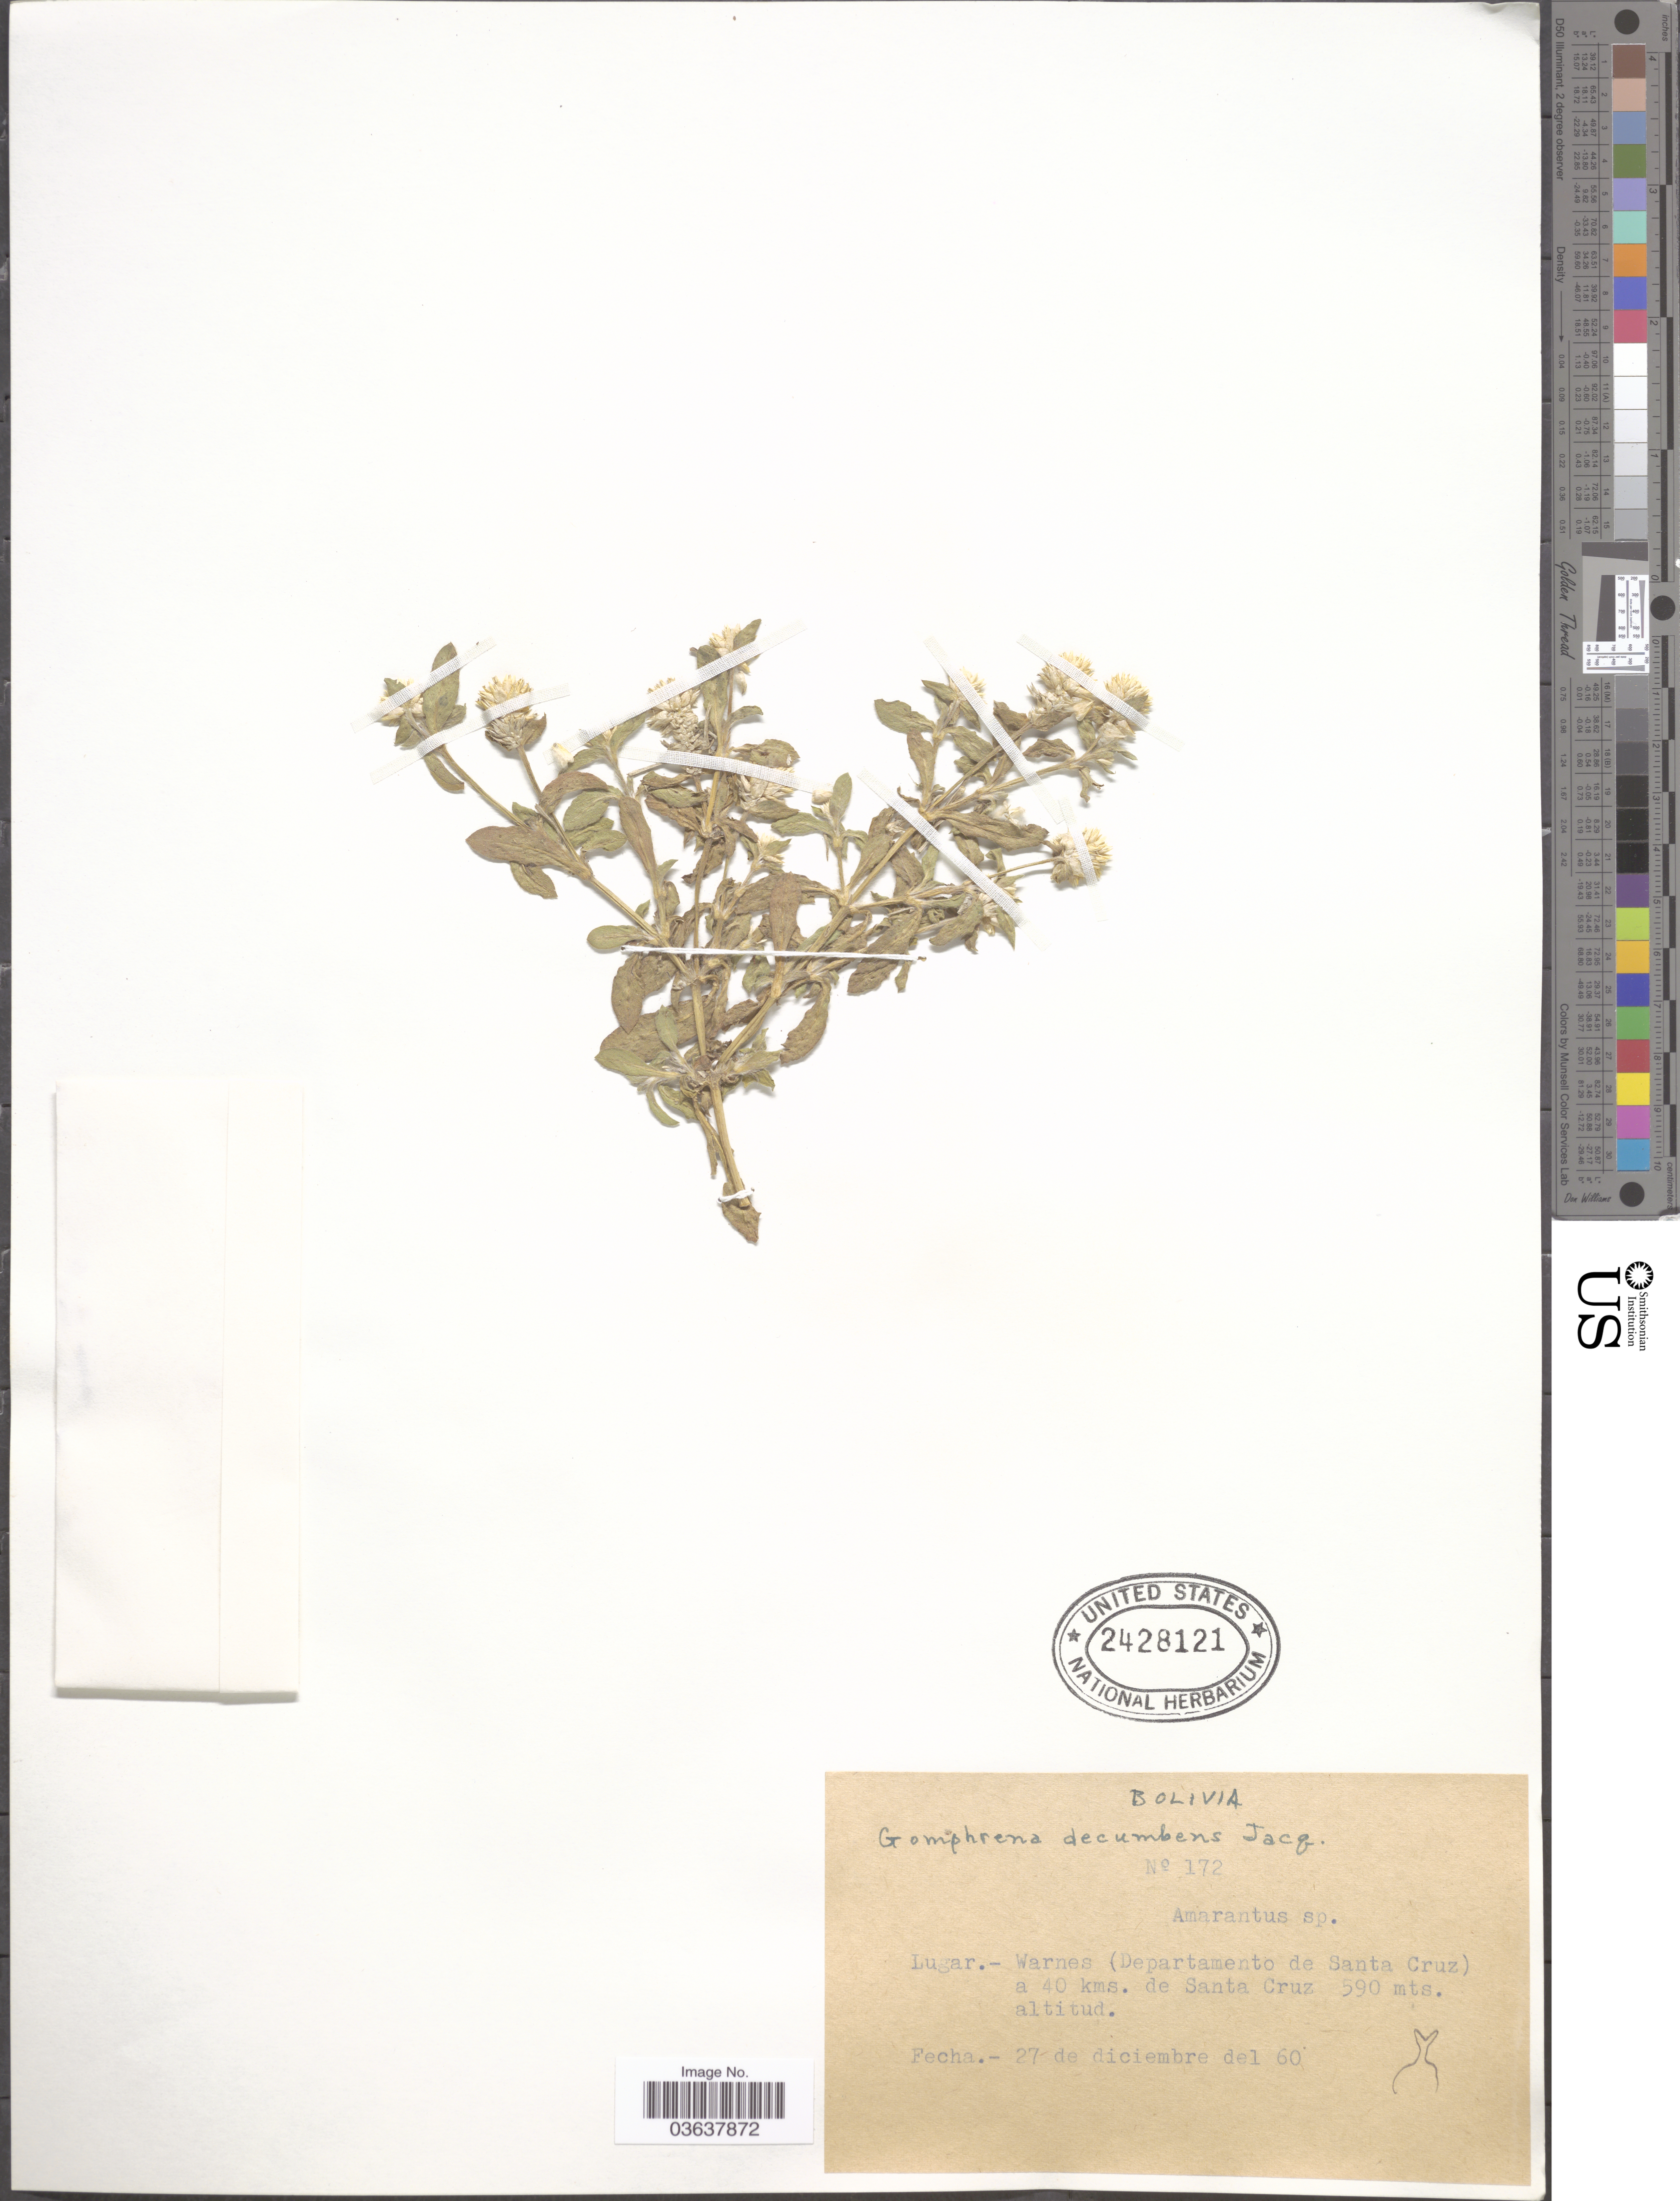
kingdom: Plantae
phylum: Tracheophyta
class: Magnoliopsida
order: Caryophyllales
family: Amaranthaceae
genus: Gomphrena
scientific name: Gomphrena decumbens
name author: Jacq.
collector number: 172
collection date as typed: Transcribed d/m/y: 27/12/60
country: Bolivia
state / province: Santa Cruz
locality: Warnes (Departamento de Santa Cruz) a 40 kms. de Santa Cruz.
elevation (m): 590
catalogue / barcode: US 2428121